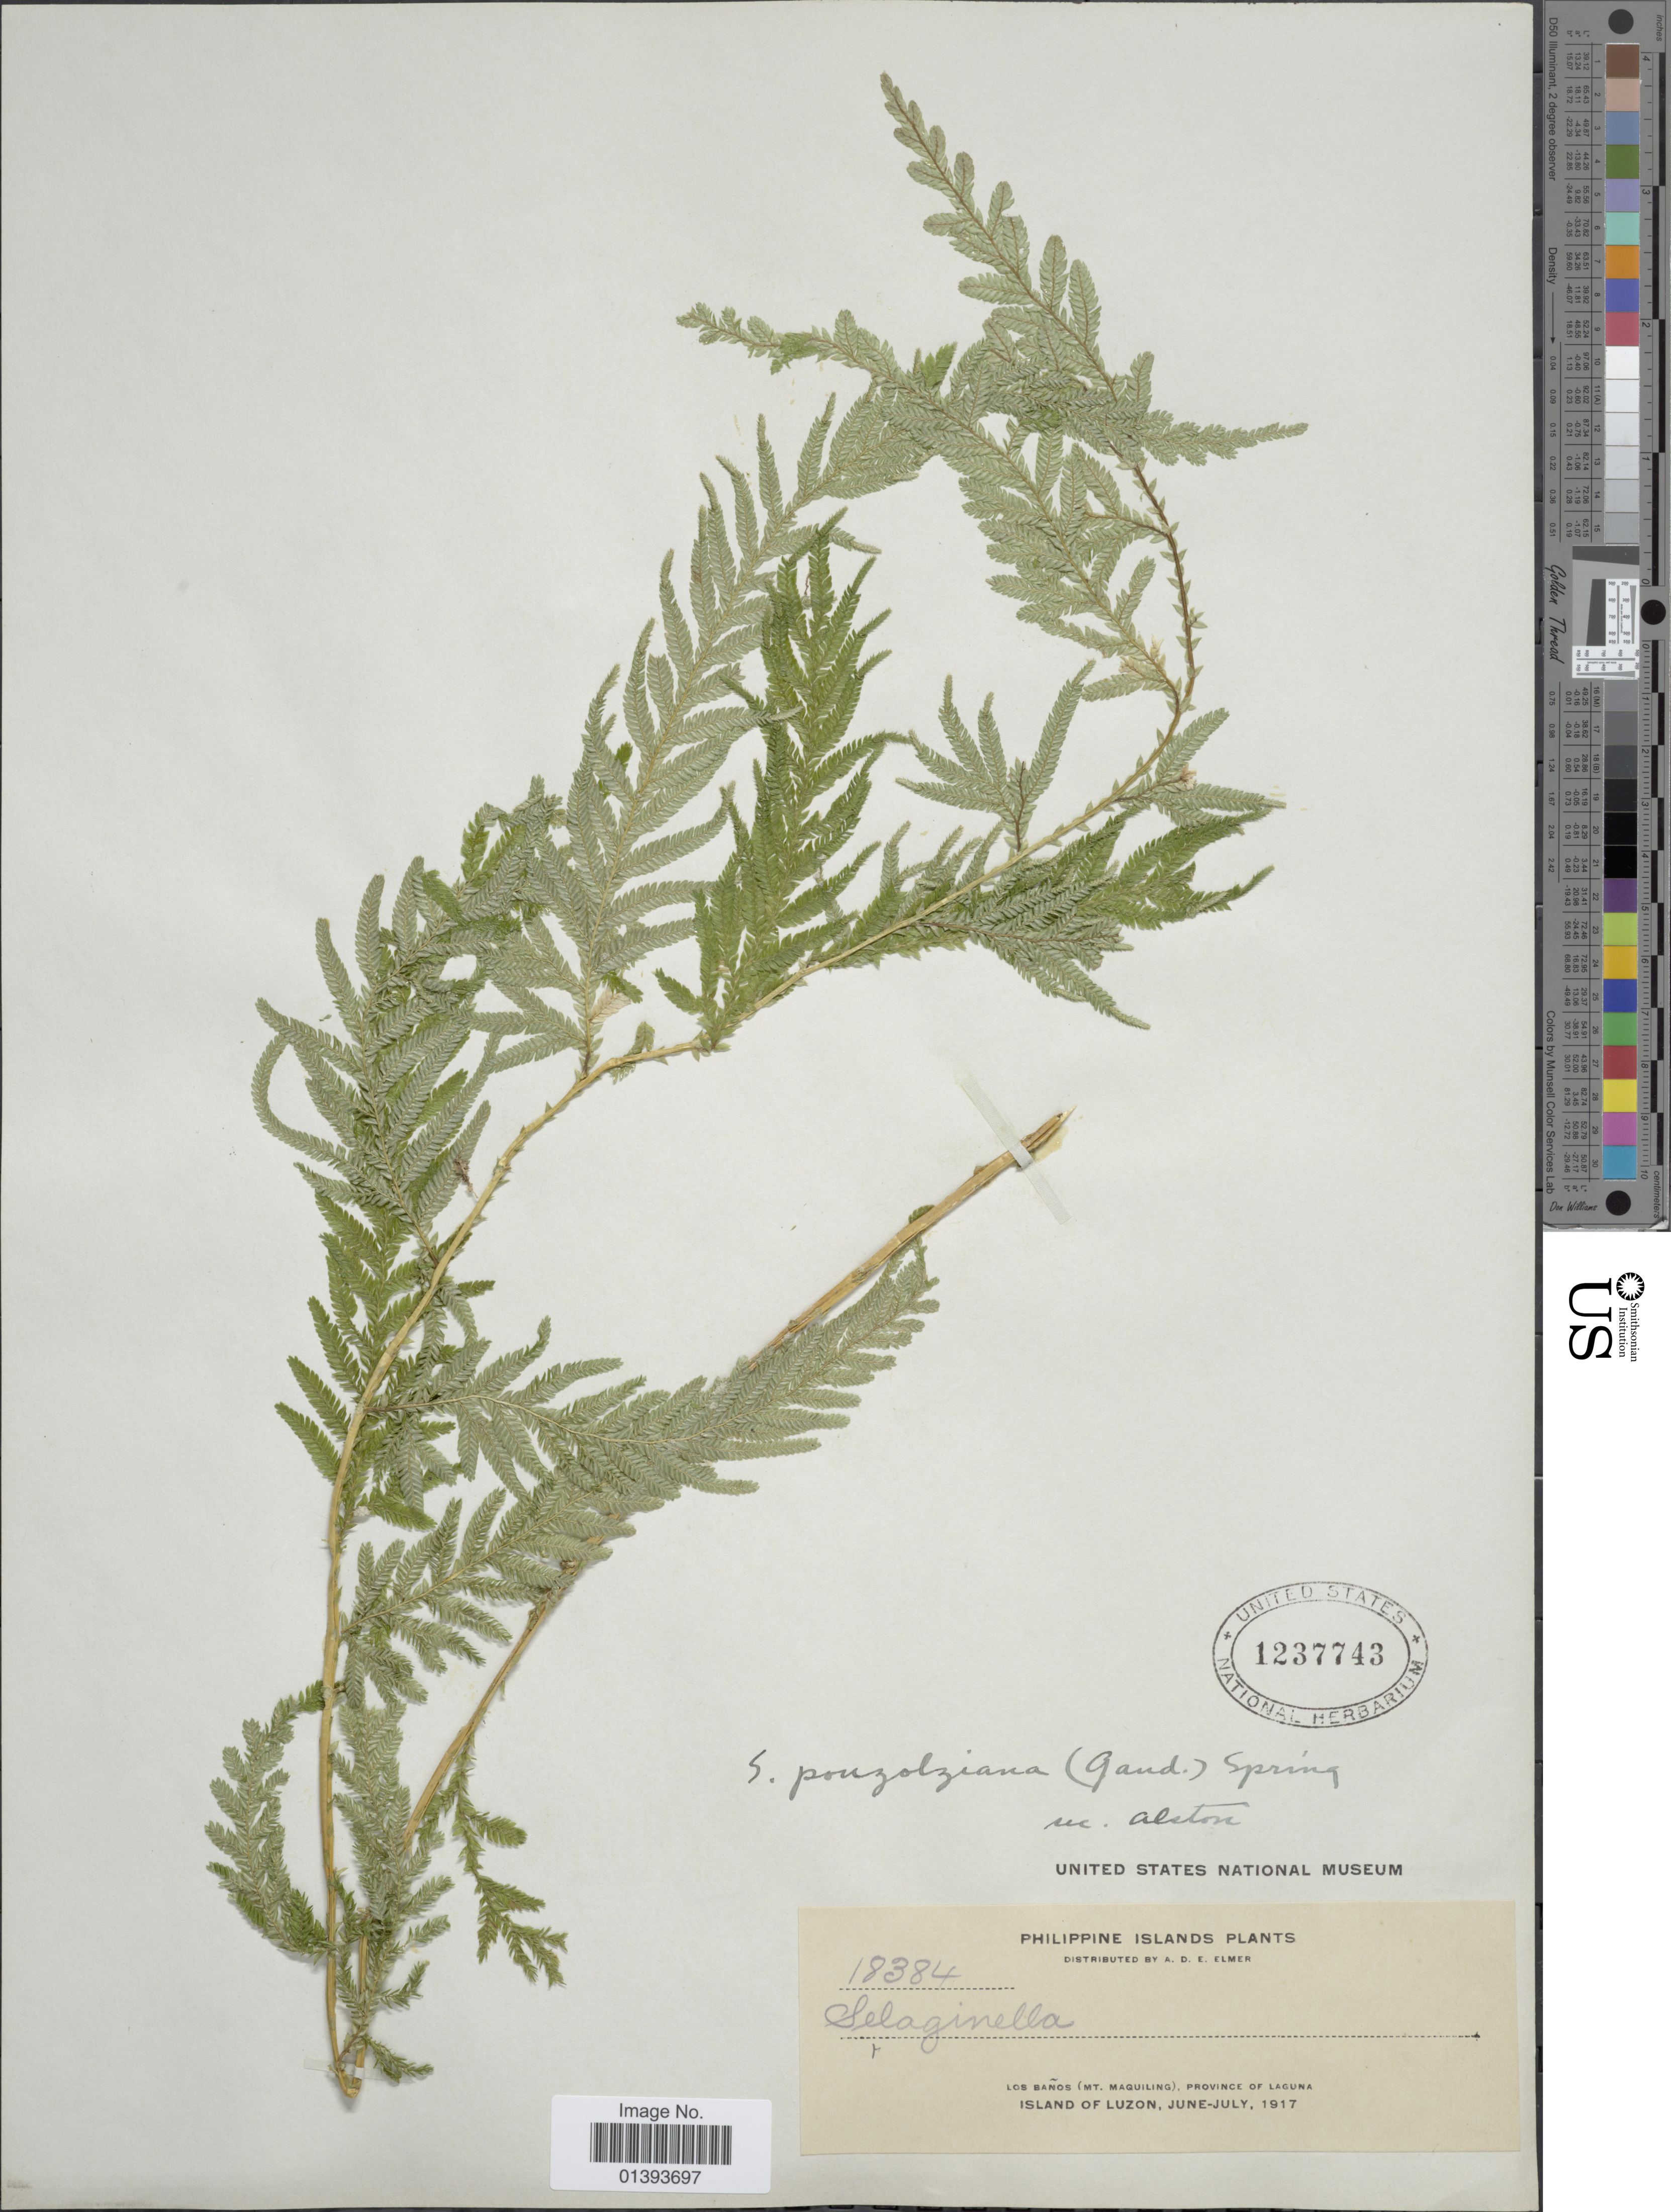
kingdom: Plantae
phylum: Tracheophyta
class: Lycopodiopsida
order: Selaginellales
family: Selaginellaceae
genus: Selaginella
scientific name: Selaginella delicatula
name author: (Desv.) Alston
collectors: A. D. E. Elmer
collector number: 18384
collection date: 1917-06/1917-07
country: Philippines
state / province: Central Luzon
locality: Los Baños(Mt. Maquilling), province of Laguna, Island of Luzon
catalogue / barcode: US 1237743